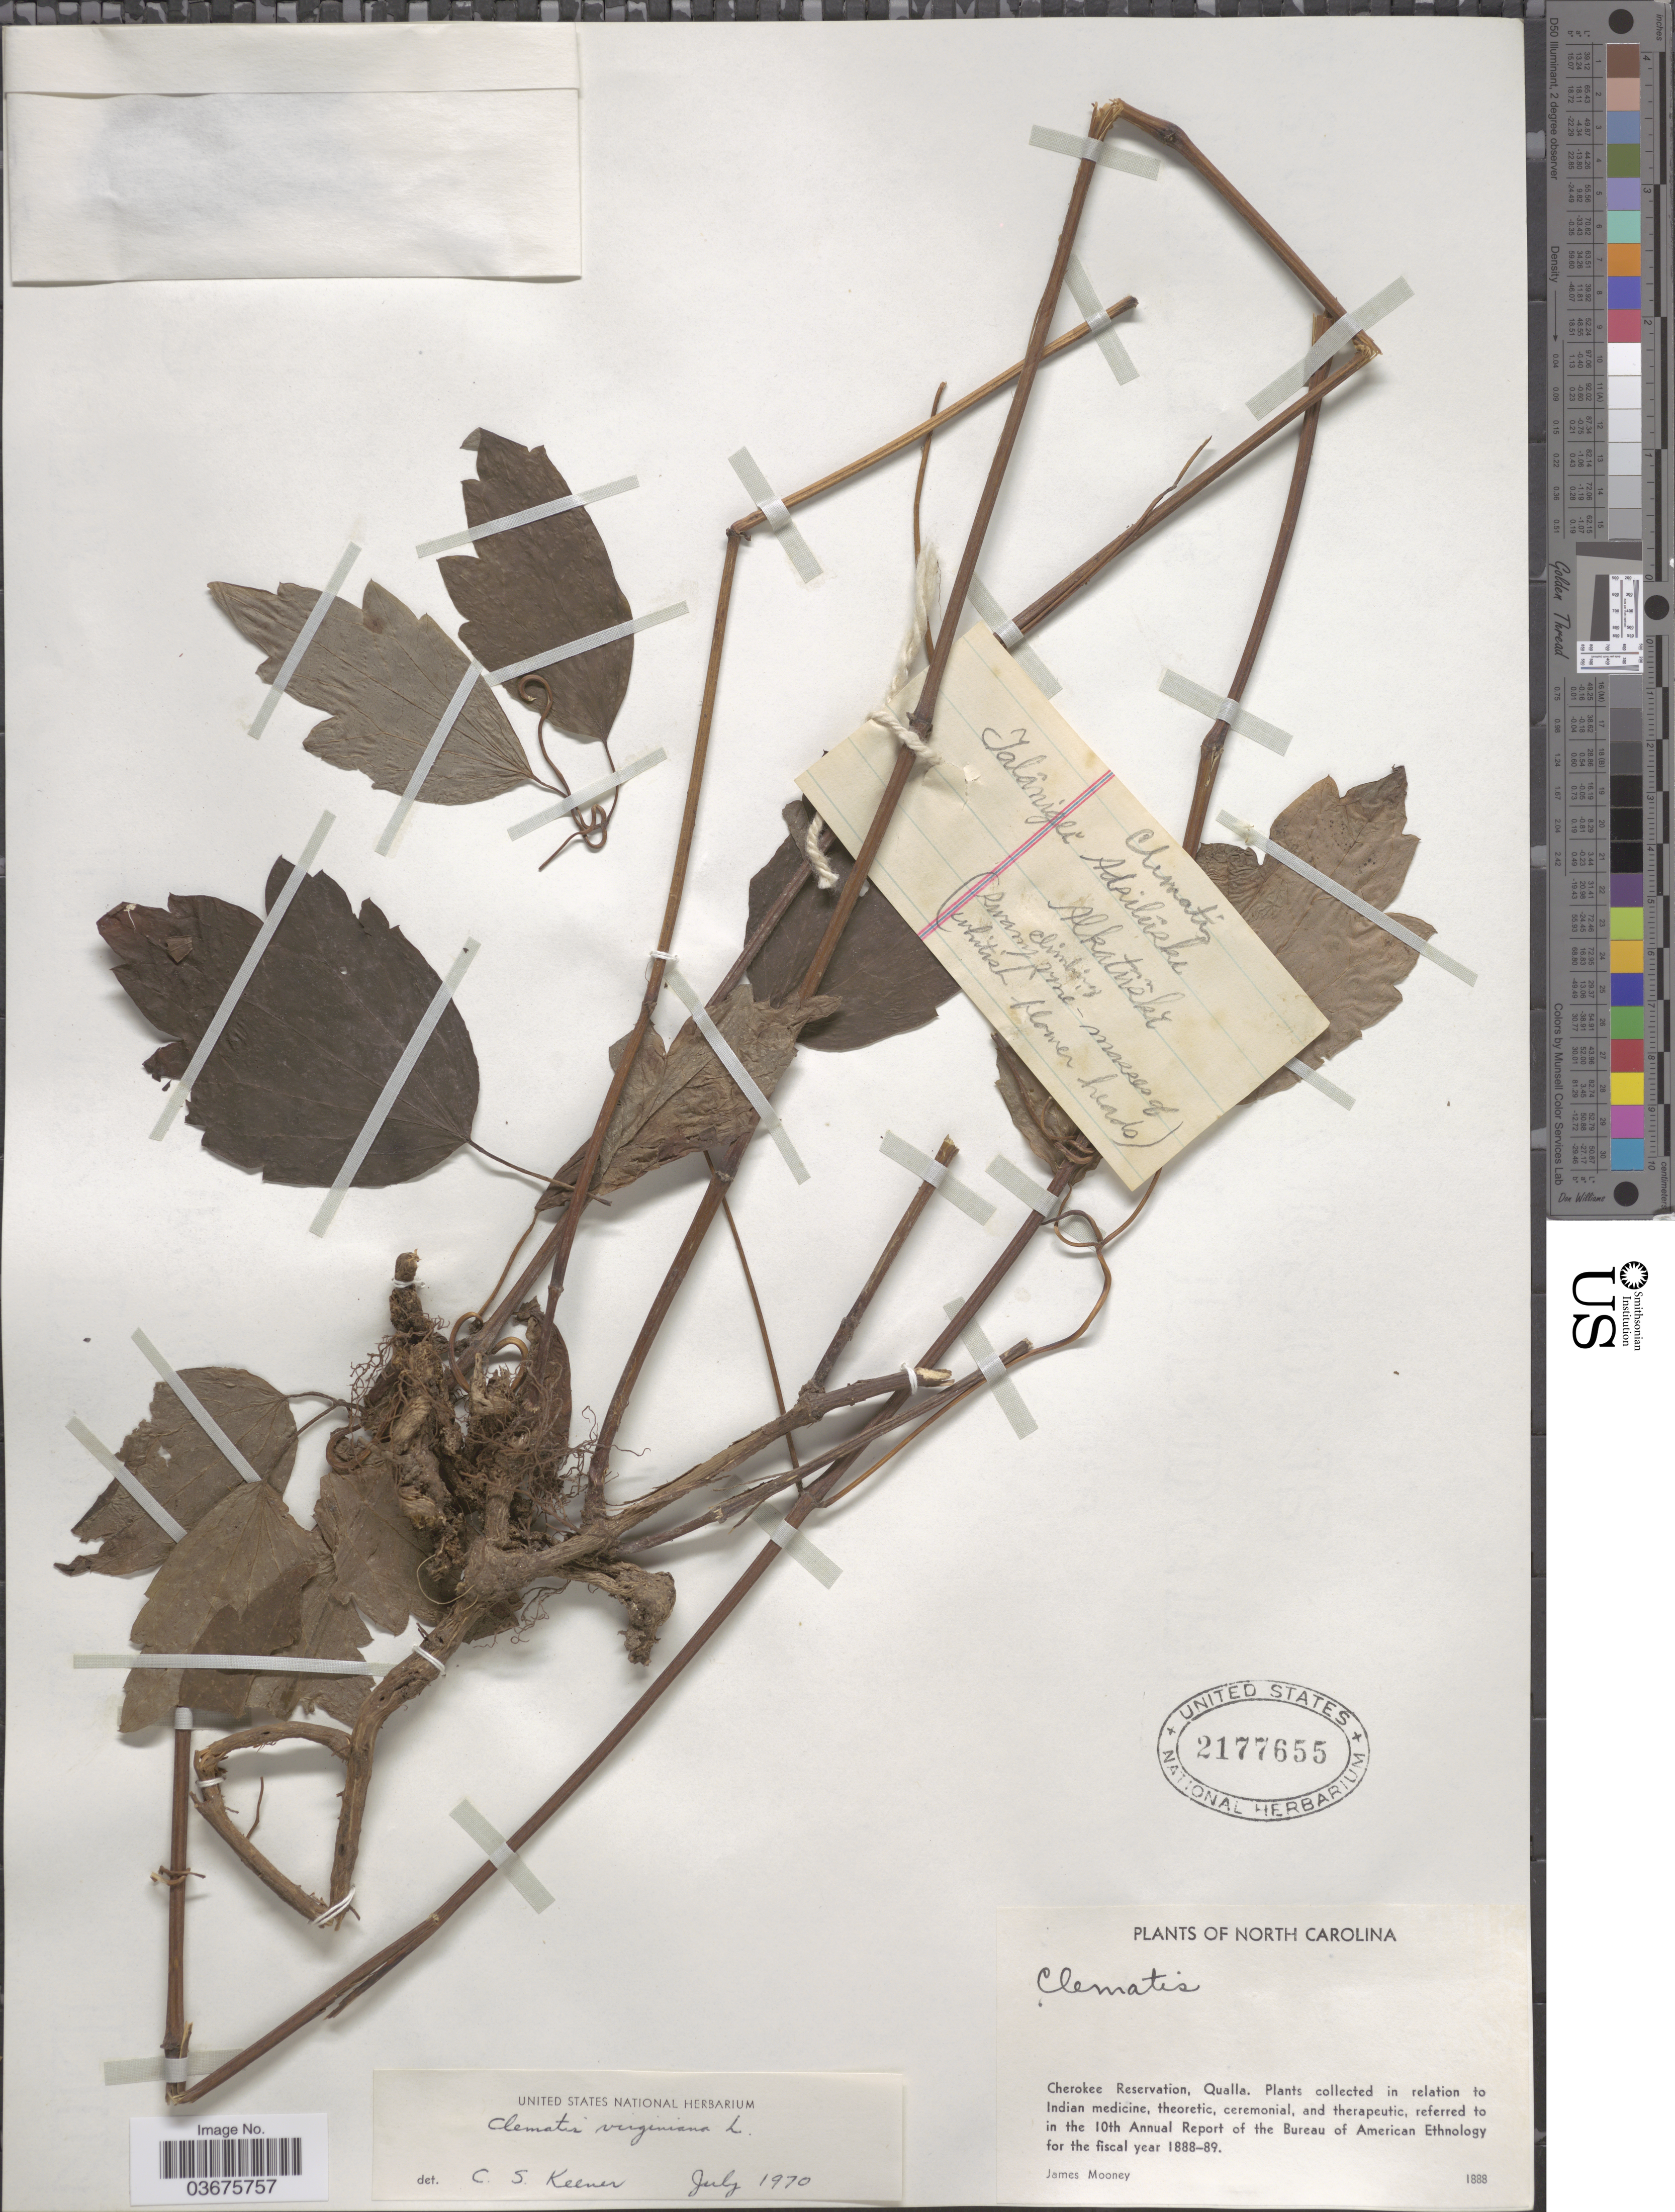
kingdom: Plantae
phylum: Tracheophyta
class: Magnoliopsida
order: Ranunculales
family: Ranunculaceae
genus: Clematis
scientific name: Clematis virginiana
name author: L.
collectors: J. Mooney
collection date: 1888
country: United States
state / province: North Carolina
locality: Cherokee Reservation, Qualla.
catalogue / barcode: US 2177655